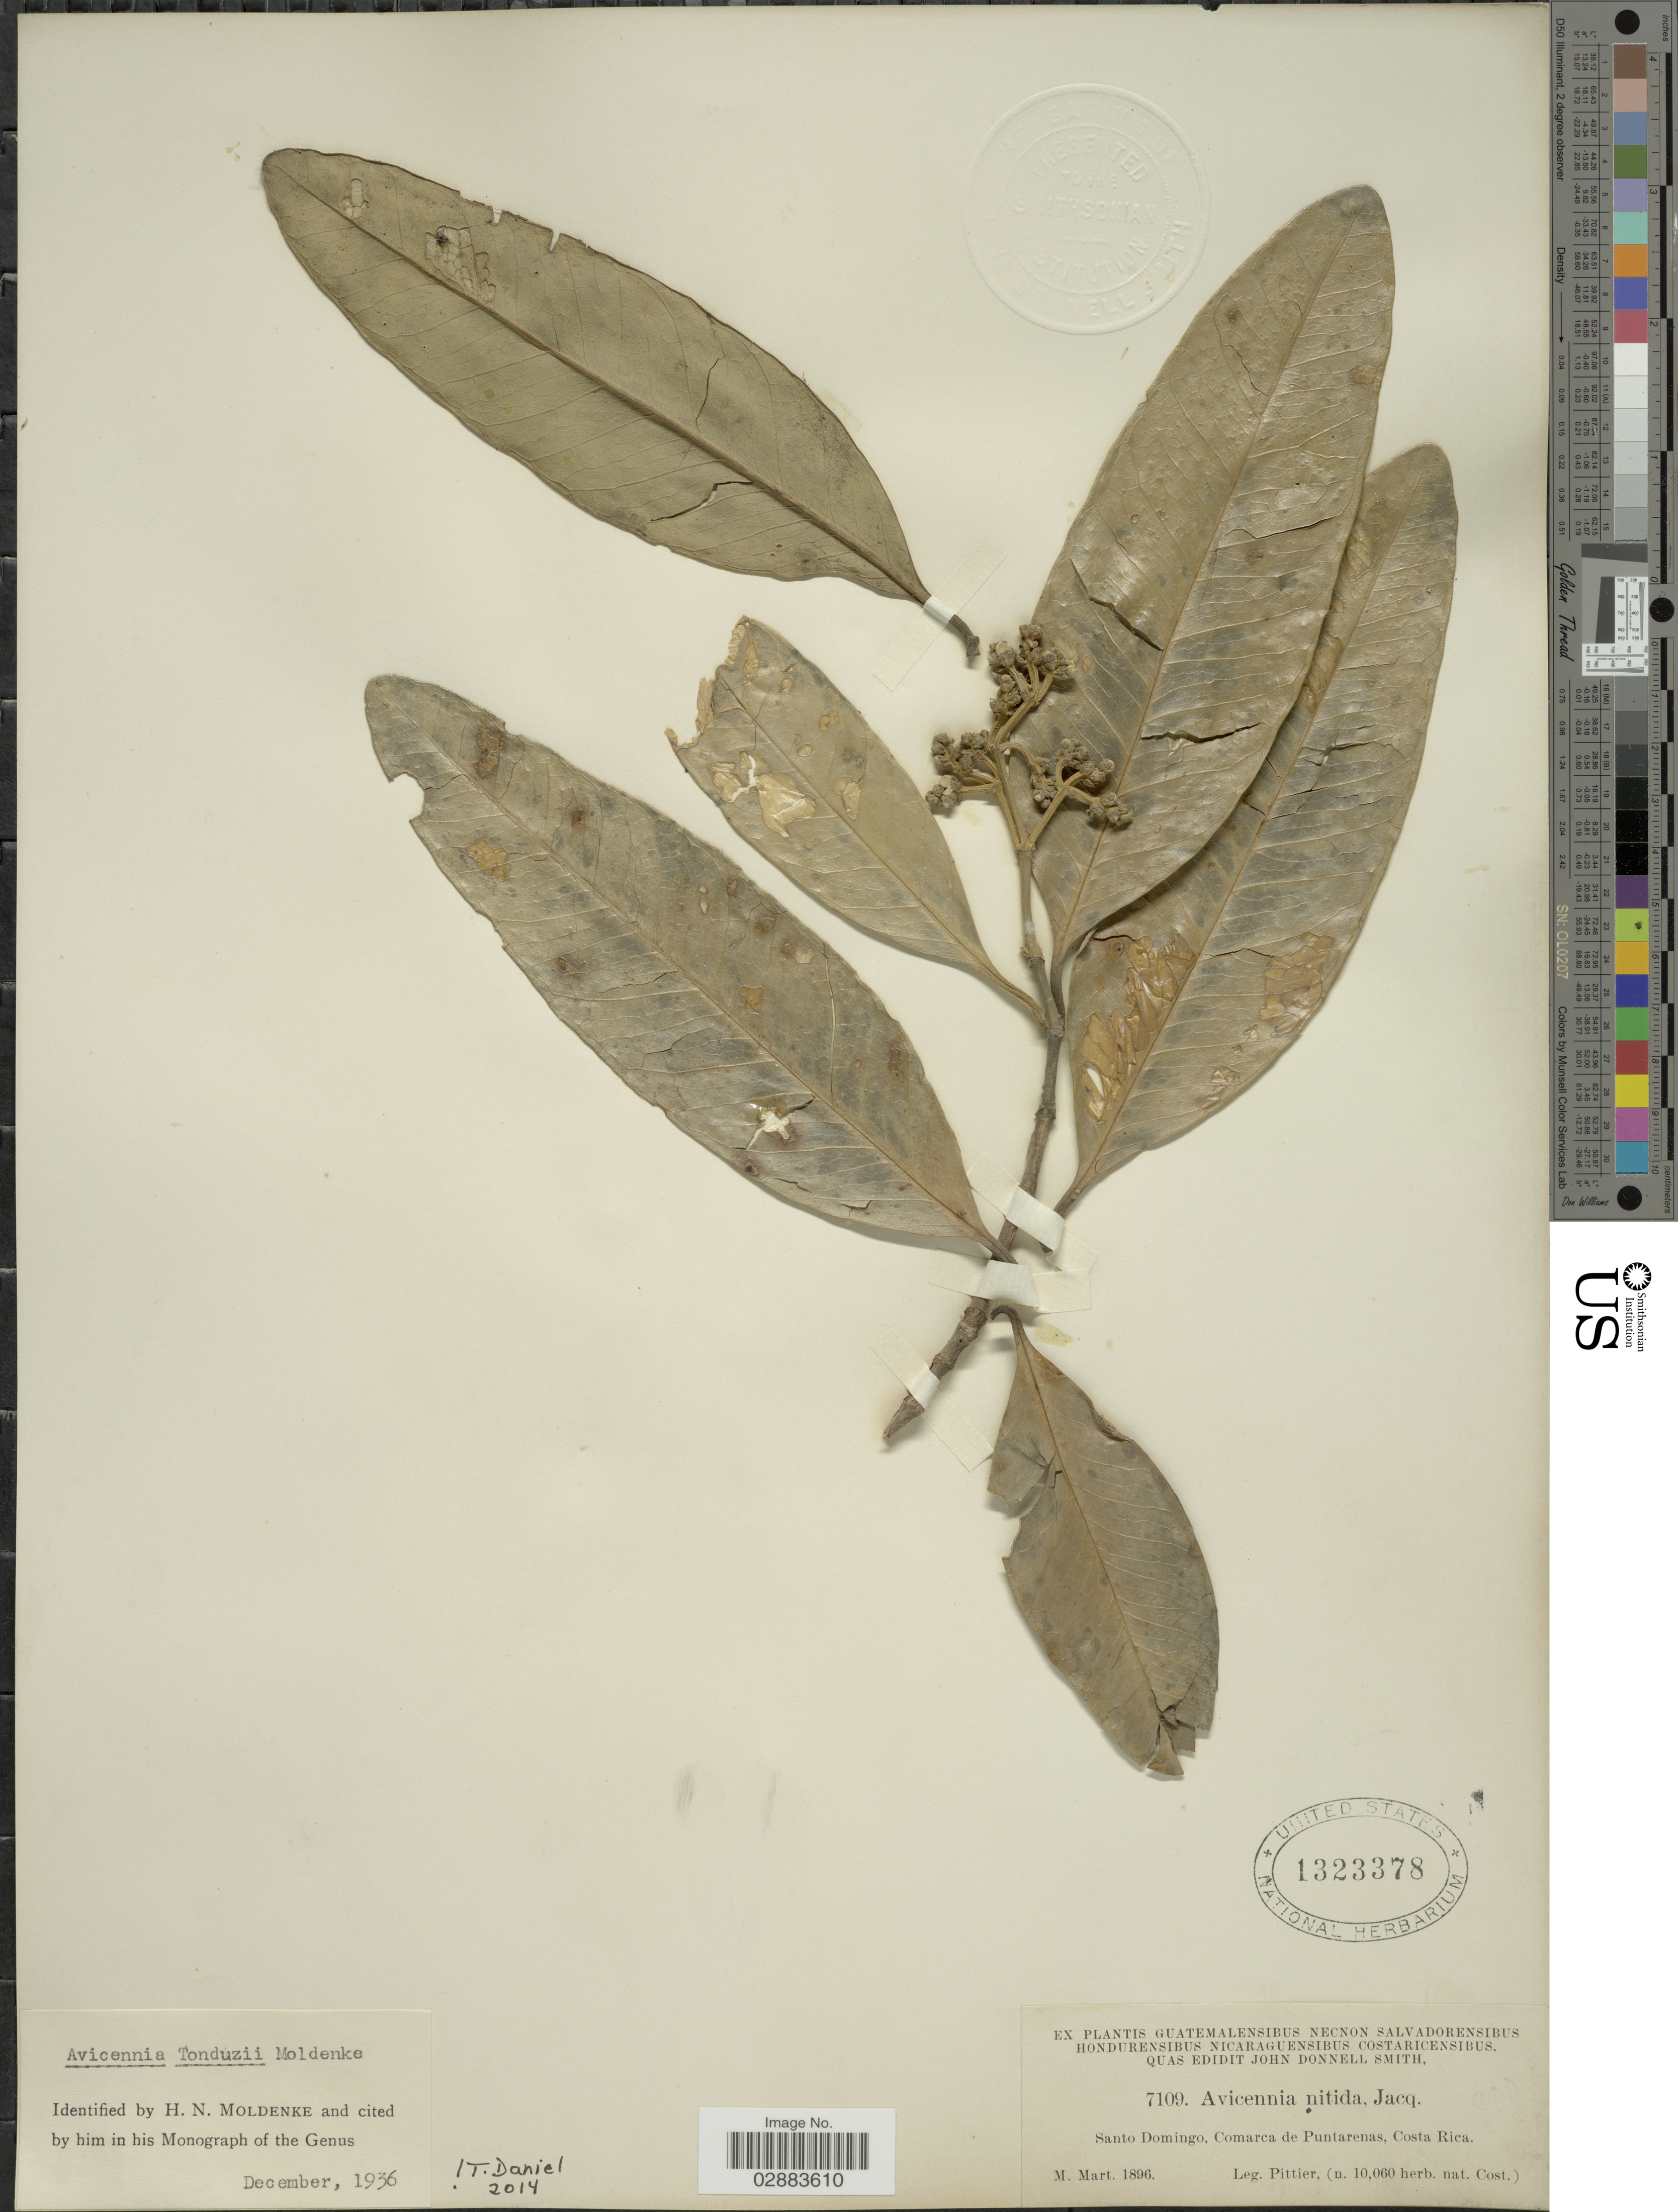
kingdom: Plantae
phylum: Tracheophyta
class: Magnoliopsida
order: Lamiales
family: Acanthaceae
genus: Avicennia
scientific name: Avicennia tonduzii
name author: Moldenke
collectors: Pittier, --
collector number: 7109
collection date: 1896-03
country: Costa Rica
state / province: Puntarenas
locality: Santo Domingo, Comarca de Puntarenas.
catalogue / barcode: US 1323378